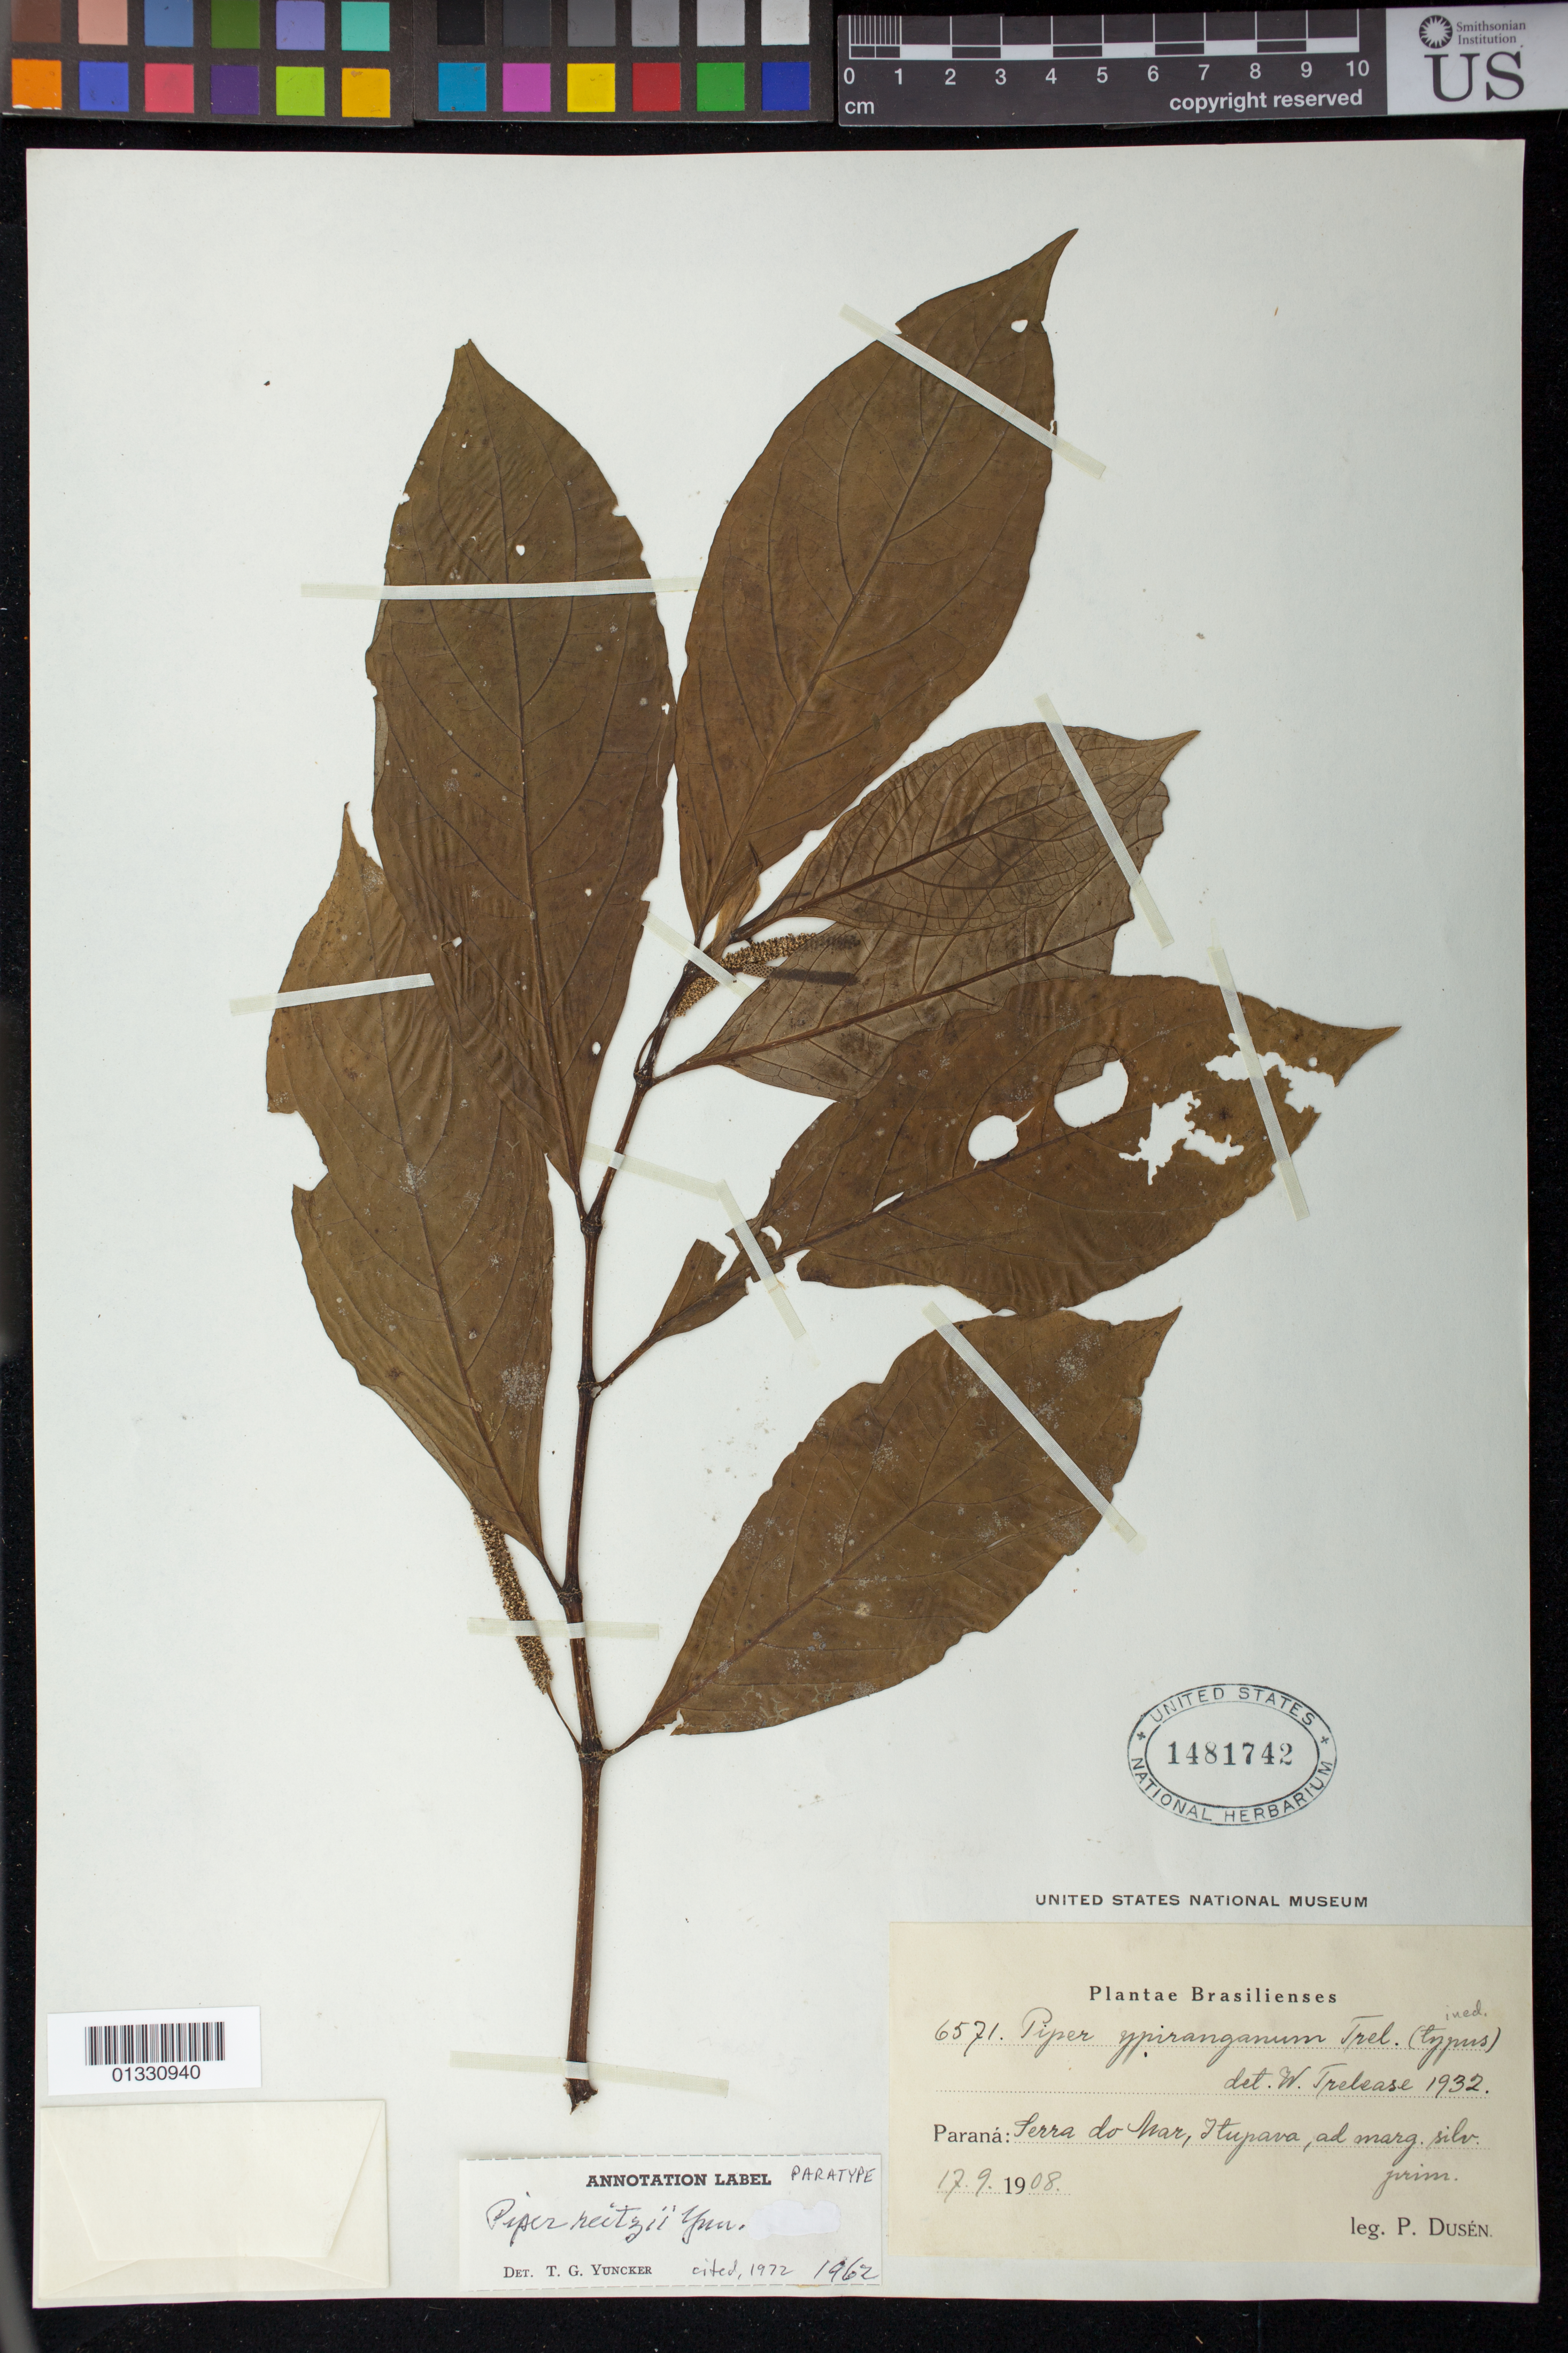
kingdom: Plantae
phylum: Tracheophyta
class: Magnoliopsida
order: Piperales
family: Piperaceae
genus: Piper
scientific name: Piper reitzii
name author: Yunck.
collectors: Dusen, --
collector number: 6571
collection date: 1908-09-17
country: Brazil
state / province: Paraná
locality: Serra do Mar, Itupava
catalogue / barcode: US 1481742